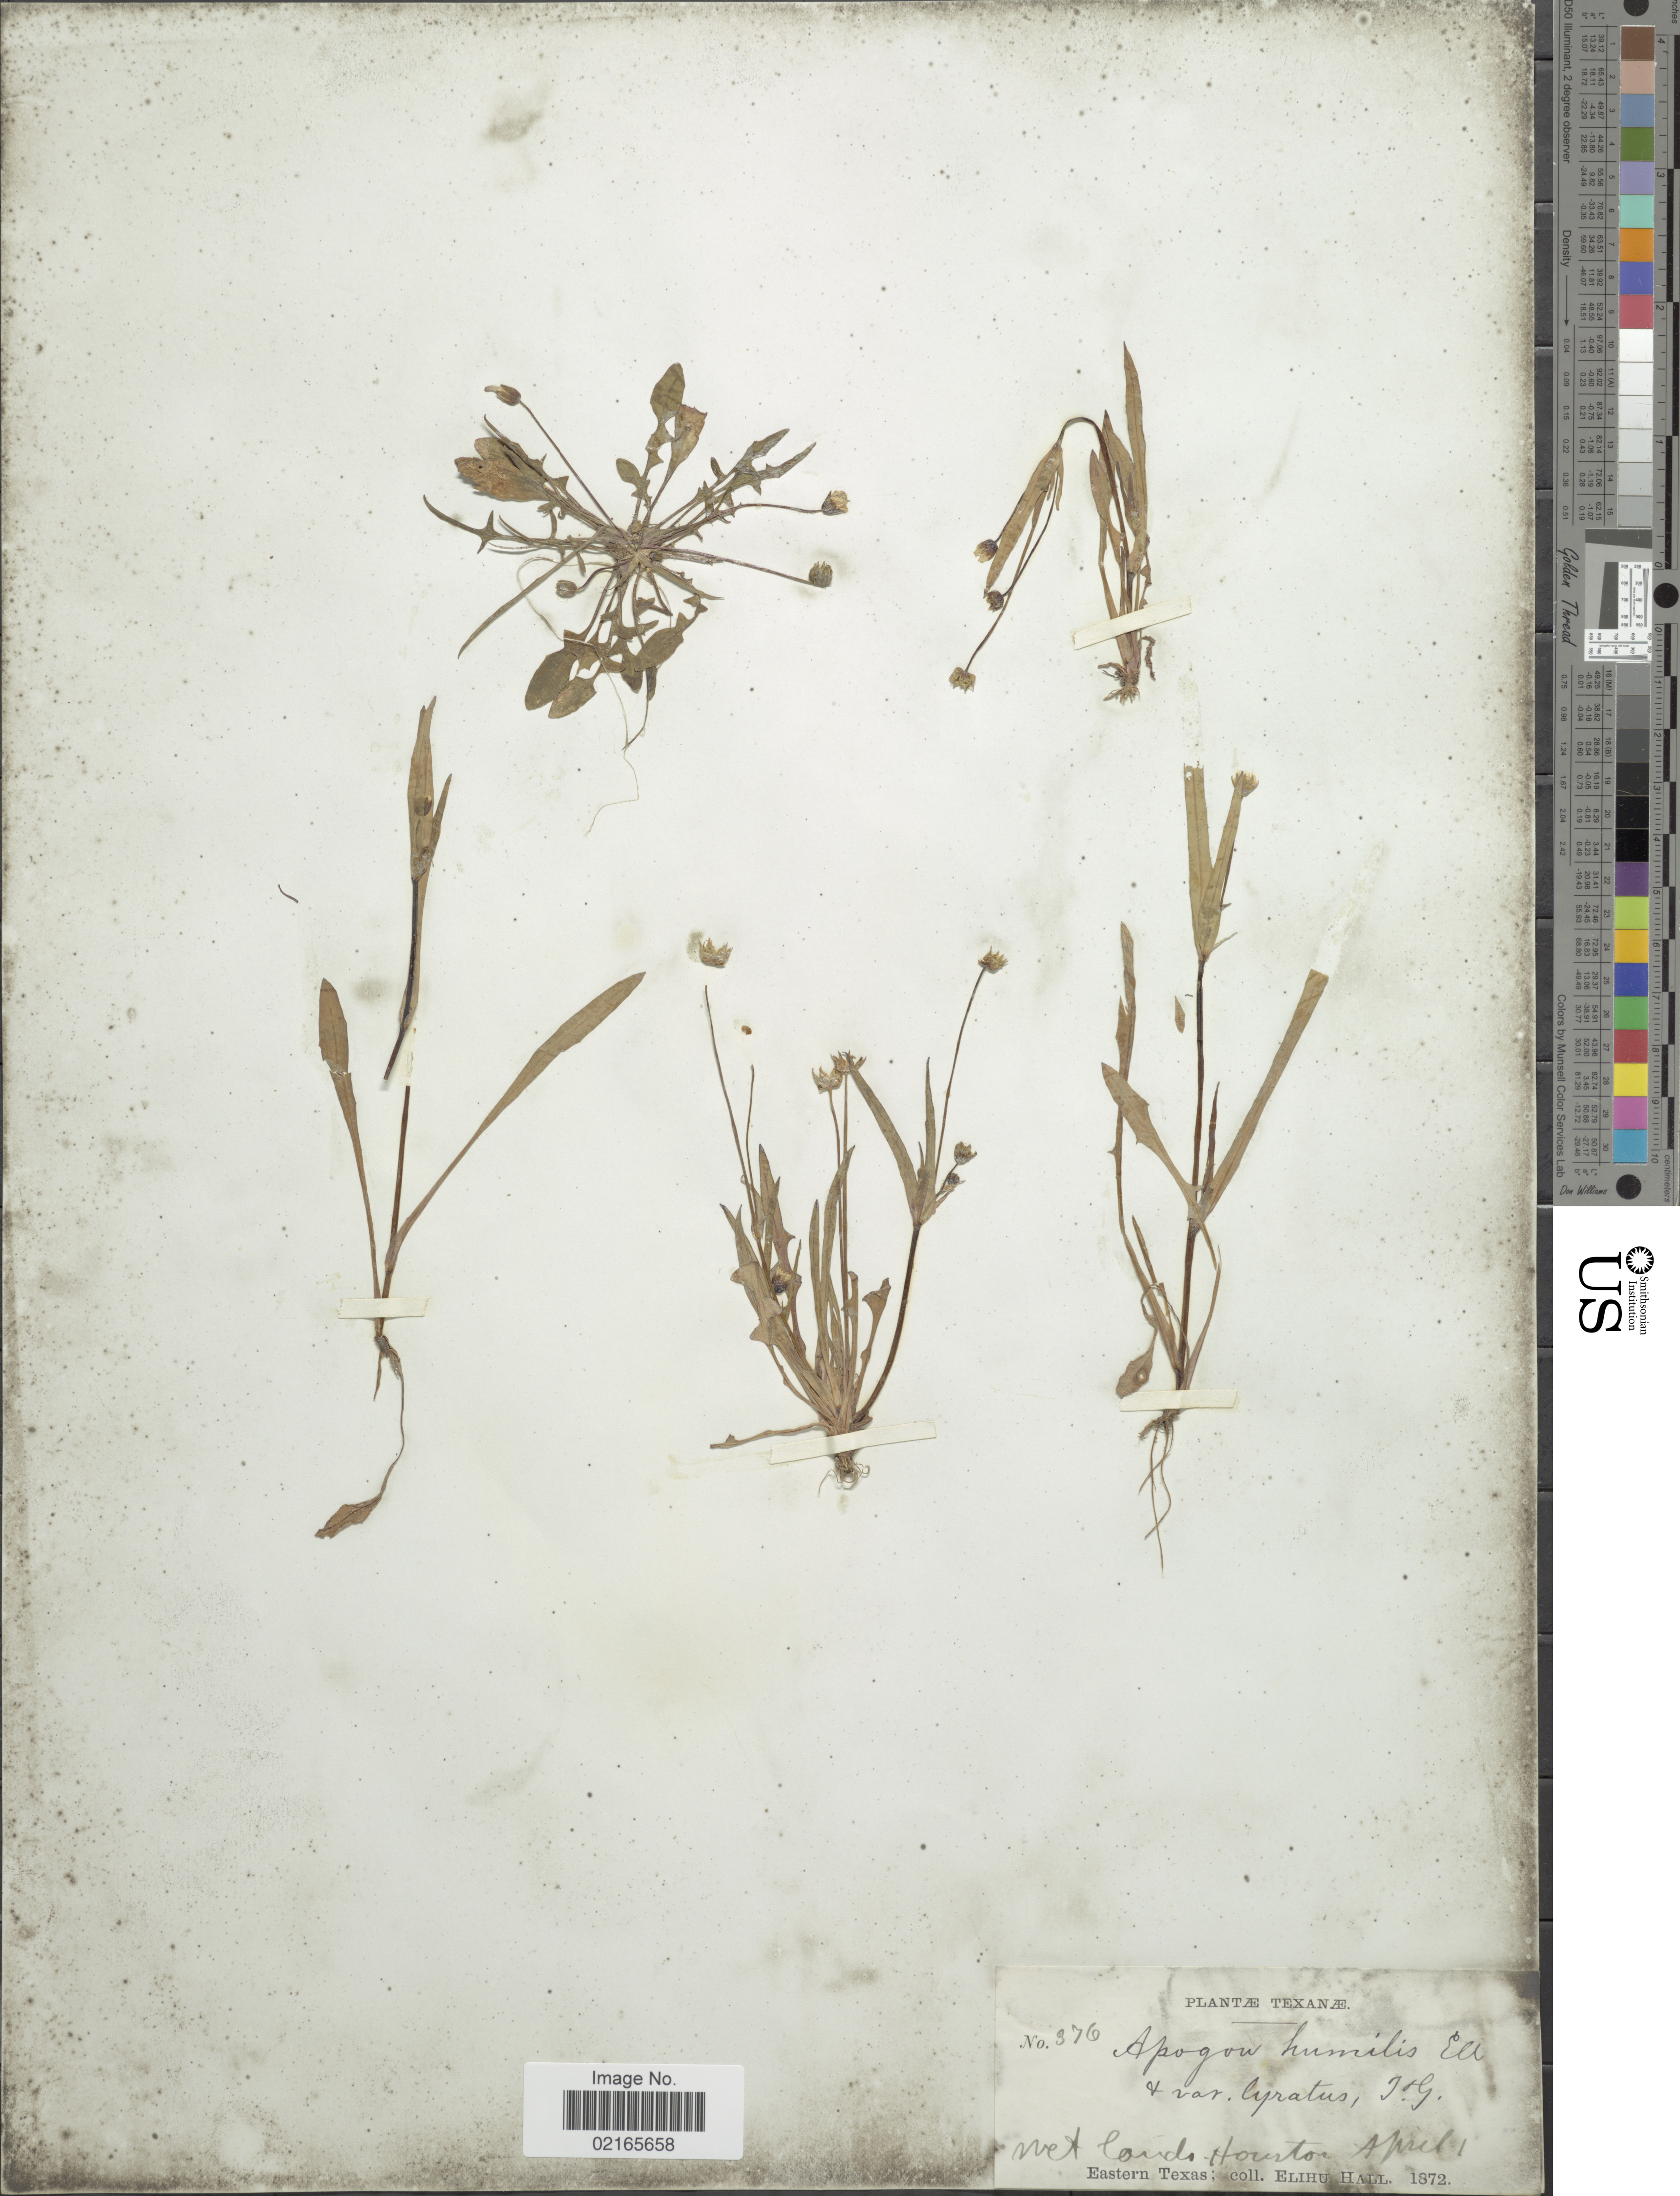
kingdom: Plantae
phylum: Tracheophyta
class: Magnoliopsida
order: Asterales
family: Asteraceae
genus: Krigia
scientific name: Krigia oppositifolia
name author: Raf.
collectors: E. Hall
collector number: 376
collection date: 1872-04-01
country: United States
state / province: Texas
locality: Wet land Houston, eastern Texas